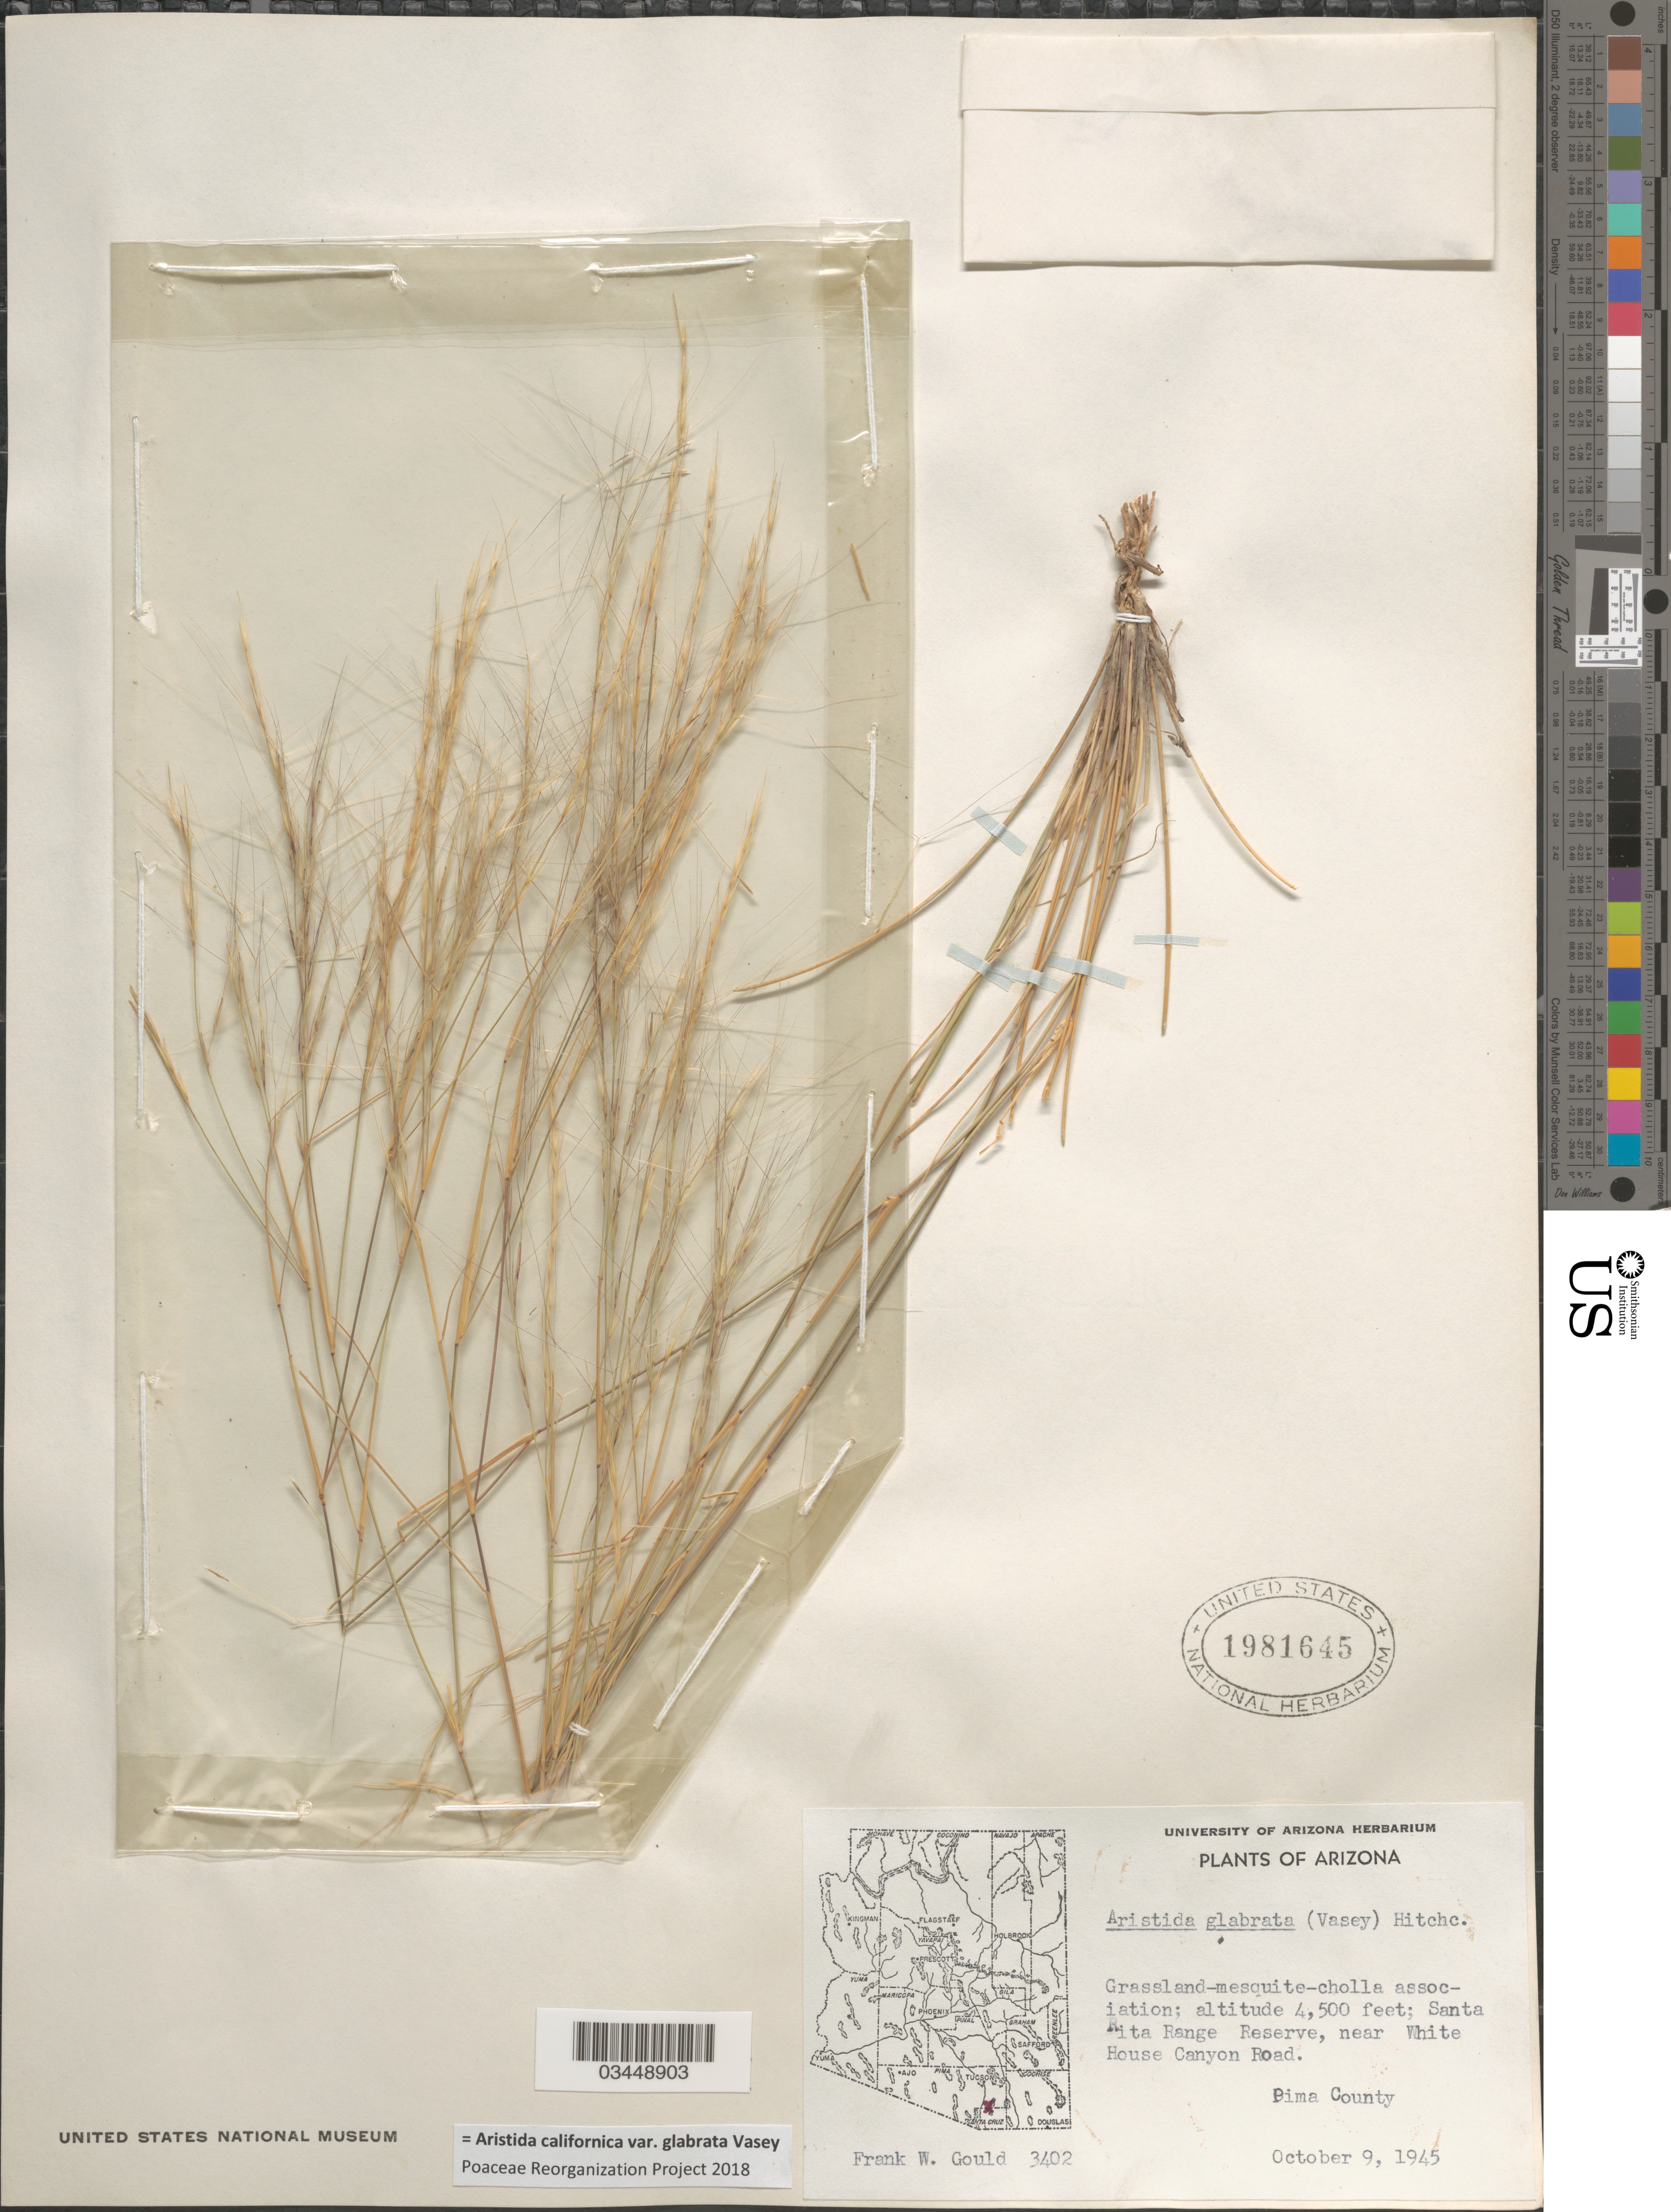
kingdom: Plantae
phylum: Tracheophyta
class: Liliopsida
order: Poales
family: Poaceae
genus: Aristida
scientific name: Aristida californica var. glabrata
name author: Vasey in Brandegee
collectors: F. W. Gould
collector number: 3402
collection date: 1945-10-09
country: United States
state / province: Arizona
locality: Santa Rita Range Reserve, near White House Canyon Road.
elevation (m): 1372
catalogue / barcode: US 1981645